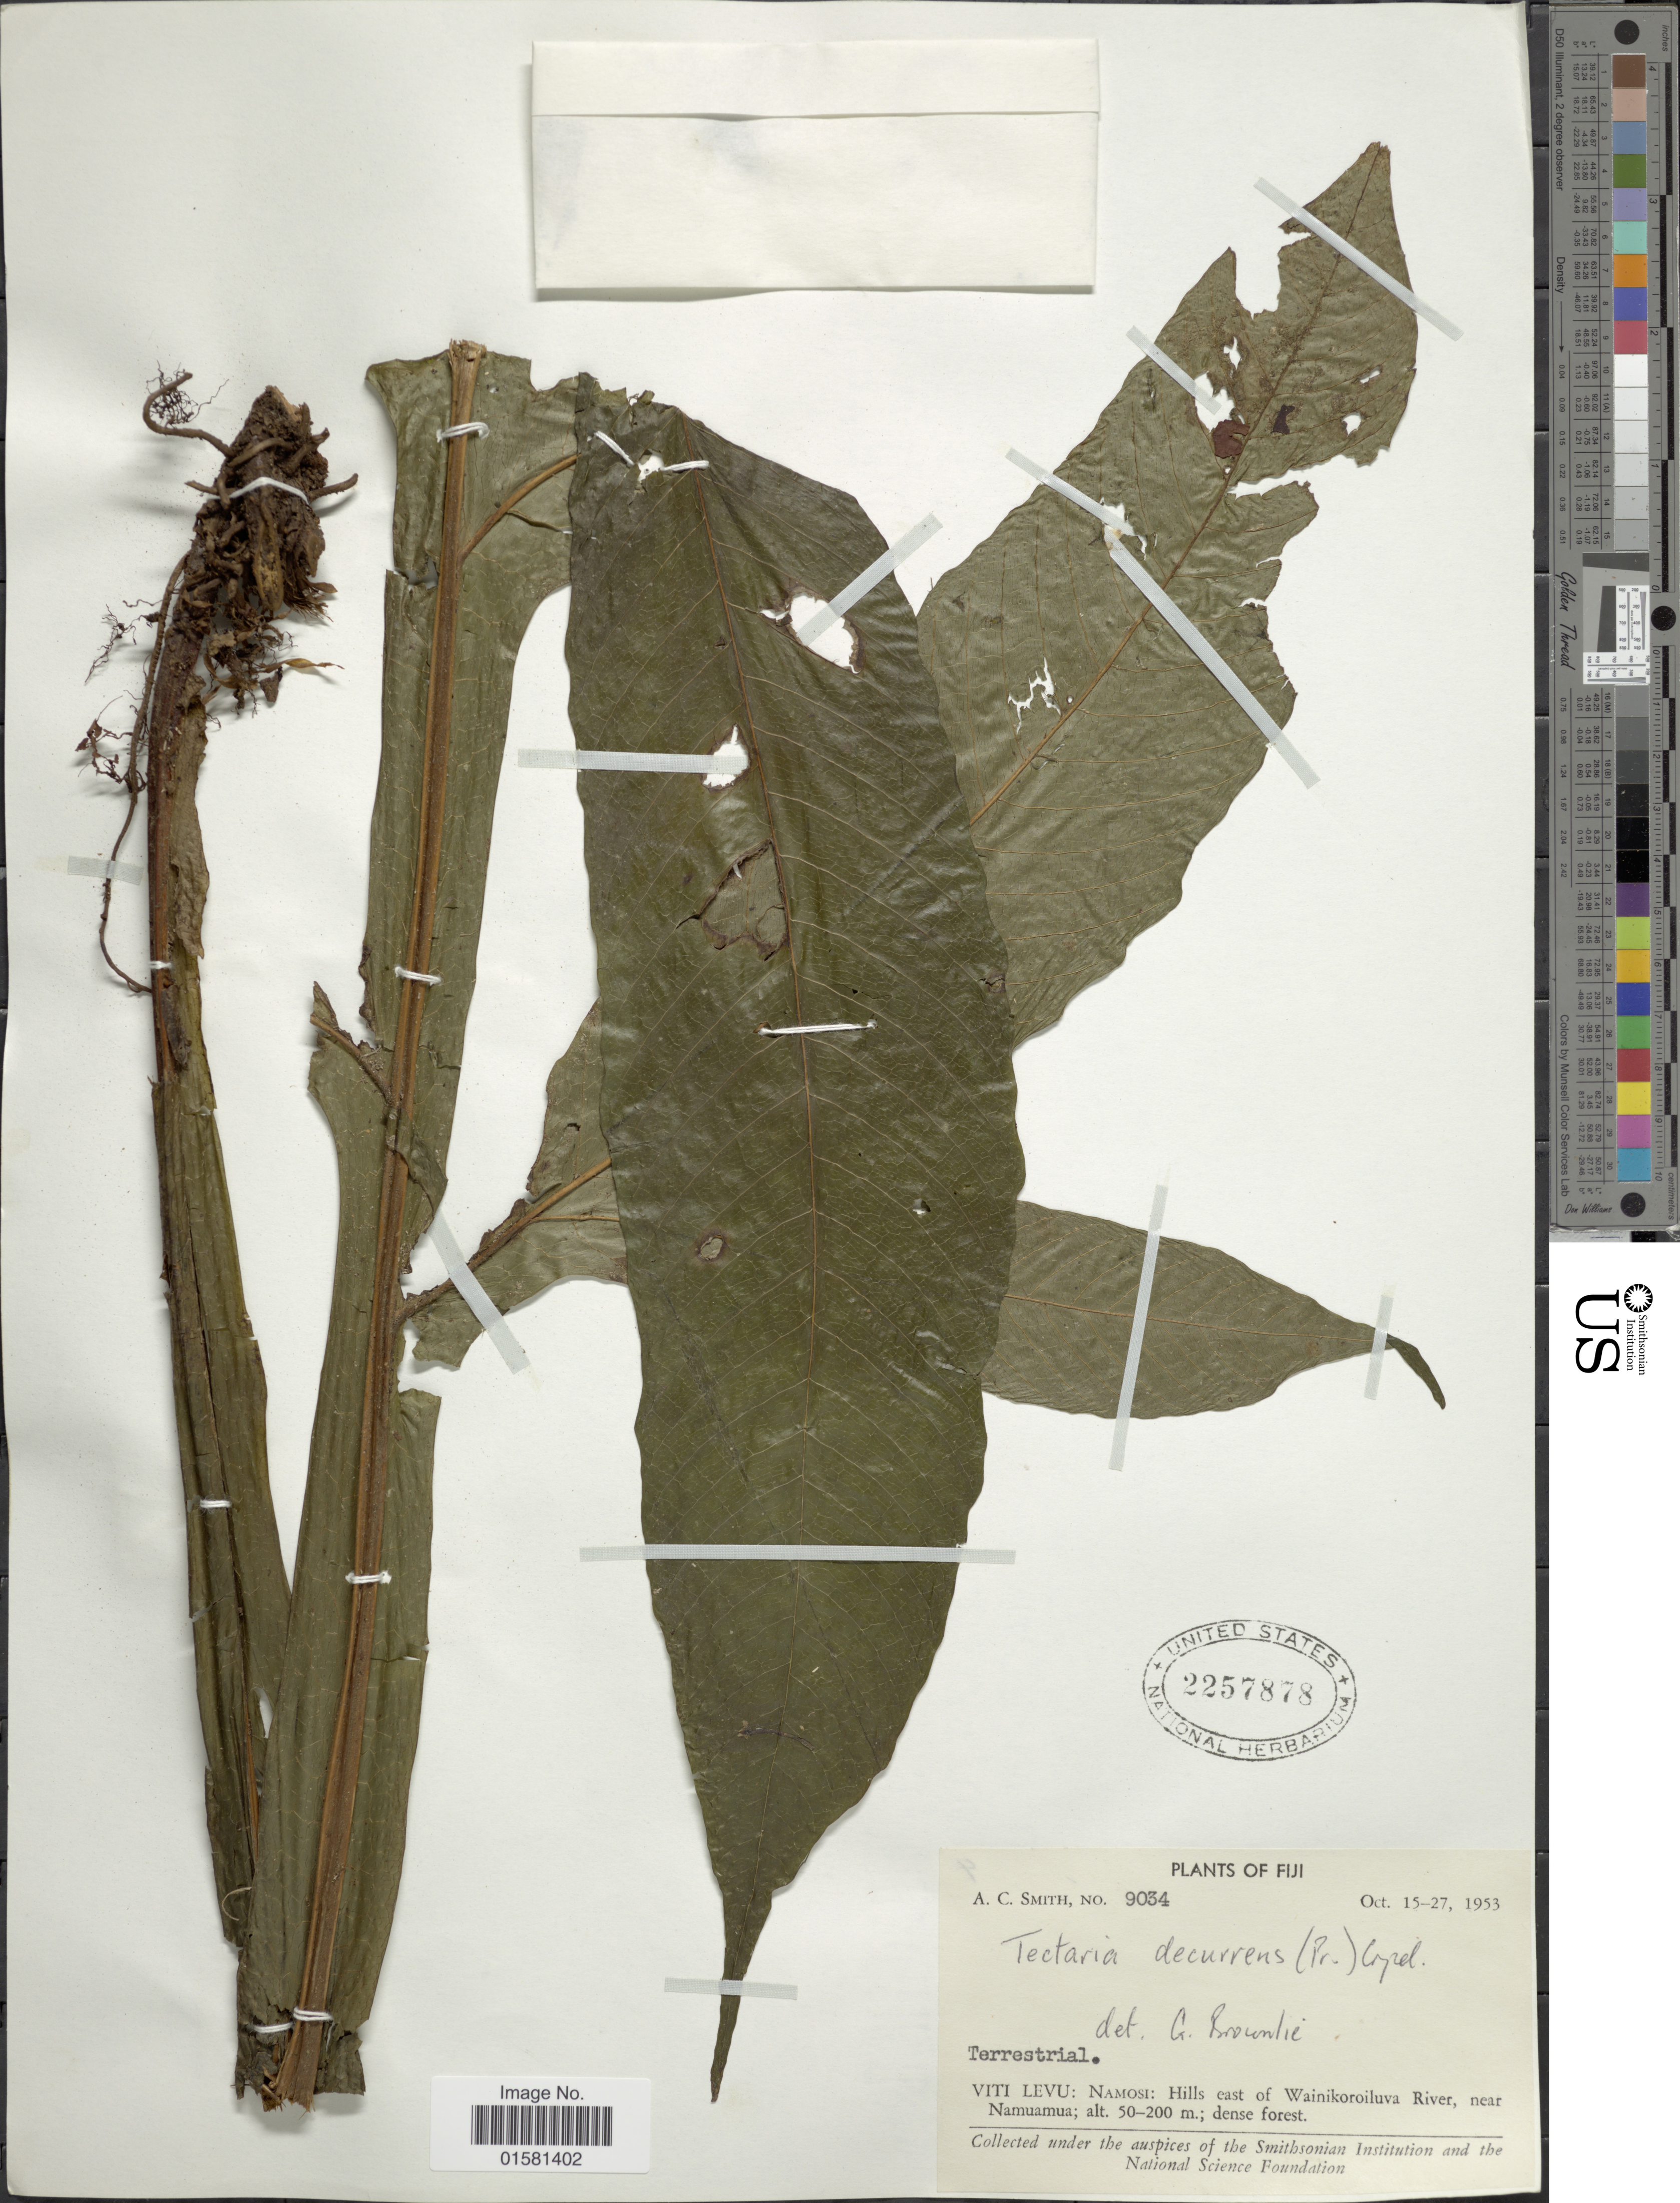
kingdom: Plantae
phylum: Tracheophyta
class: Polypodiopsida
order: Polypodiales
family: Tectariaceae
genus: Tectaria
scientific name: Tectaria decurrens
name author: (Presel.) Copel. in Elmer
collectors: A. C. Smith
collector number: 9034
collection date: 1953-10-15/1953-10-27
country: Fiji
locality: Fiji, Viti Levu: Namosi: hills east of Wainikoroiluva River, near Namuamua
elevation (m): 50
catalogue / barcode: US 2257878